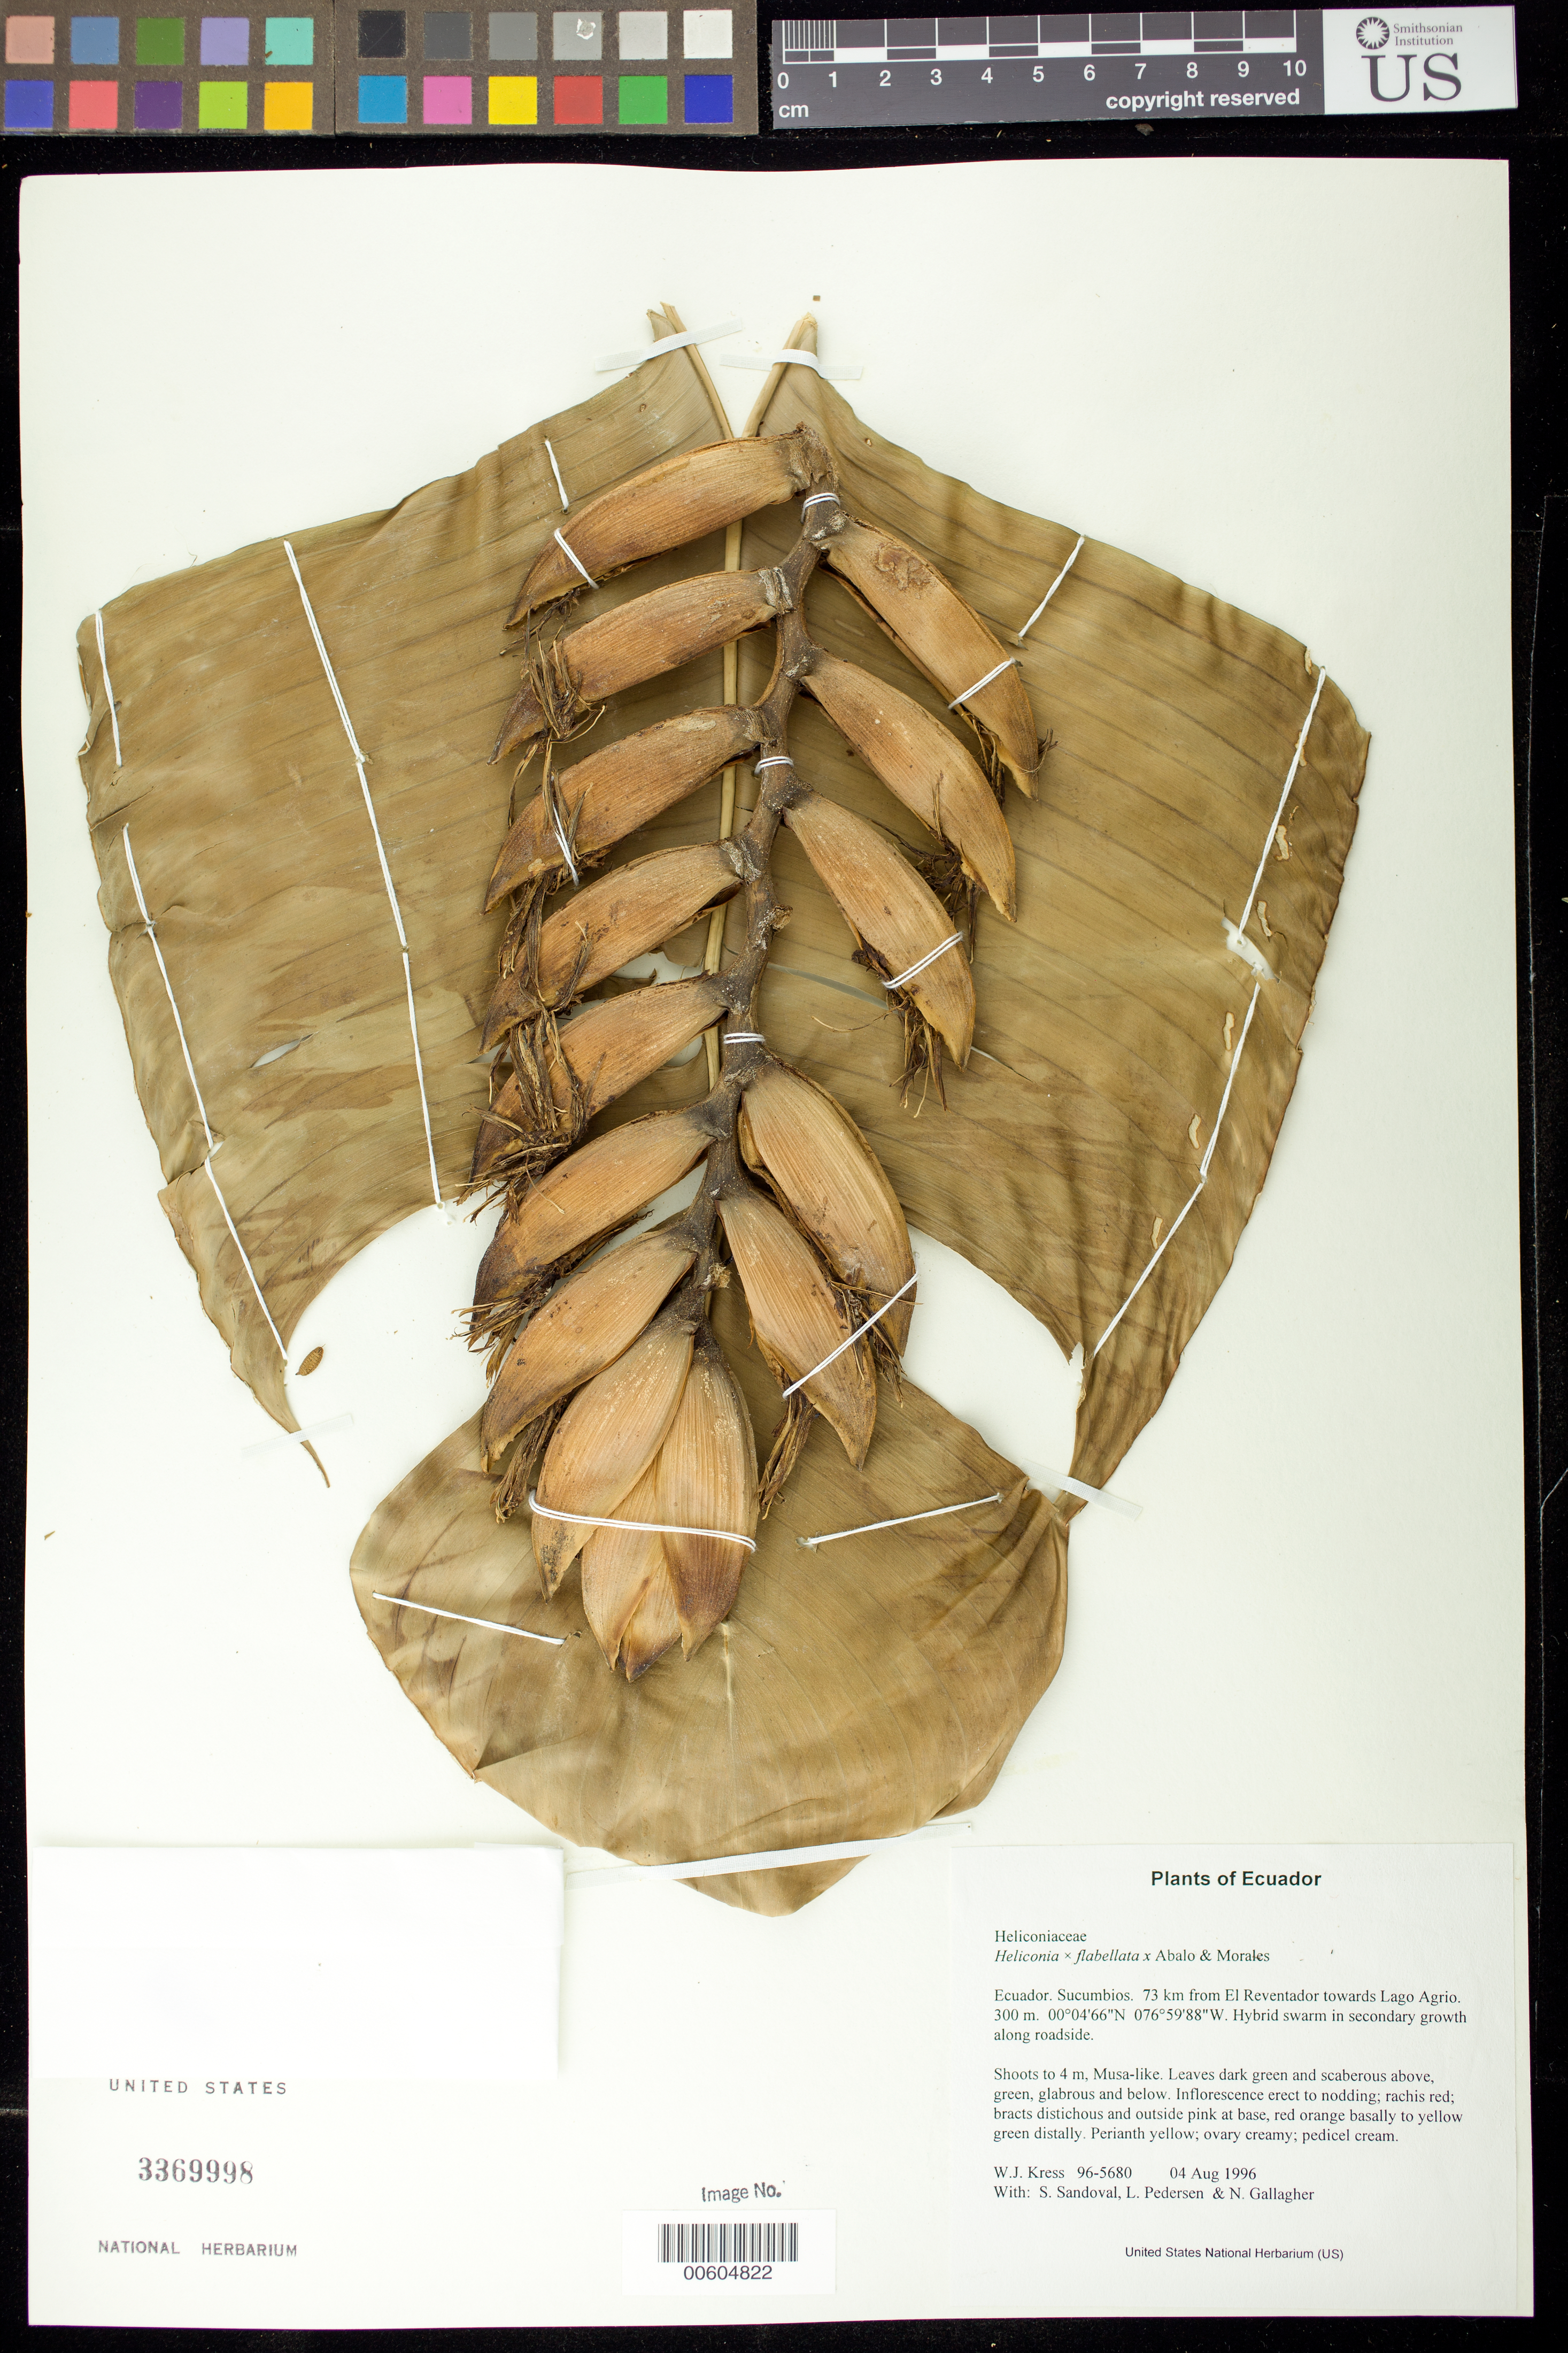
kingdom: Plantae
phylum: Tracheophyta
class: Liliopsida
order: Zingiberales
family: Heliconiaceae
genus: Heliconia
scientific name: Heliconia x flabellata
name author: Abalo & G. Morales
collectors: W. J. Kress, S. Sandoval, L. Pedersen & N. L. Gallagher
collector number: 96-5680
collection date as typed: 04 Aug 1996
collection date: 1996-08-04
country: Ecuador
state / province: Sucumbios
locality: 73 km from El Reventador towards Lago Agrio.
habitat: Hybrid swarm in secondary growth along roadside.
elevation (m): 300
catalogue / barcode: US 3369998